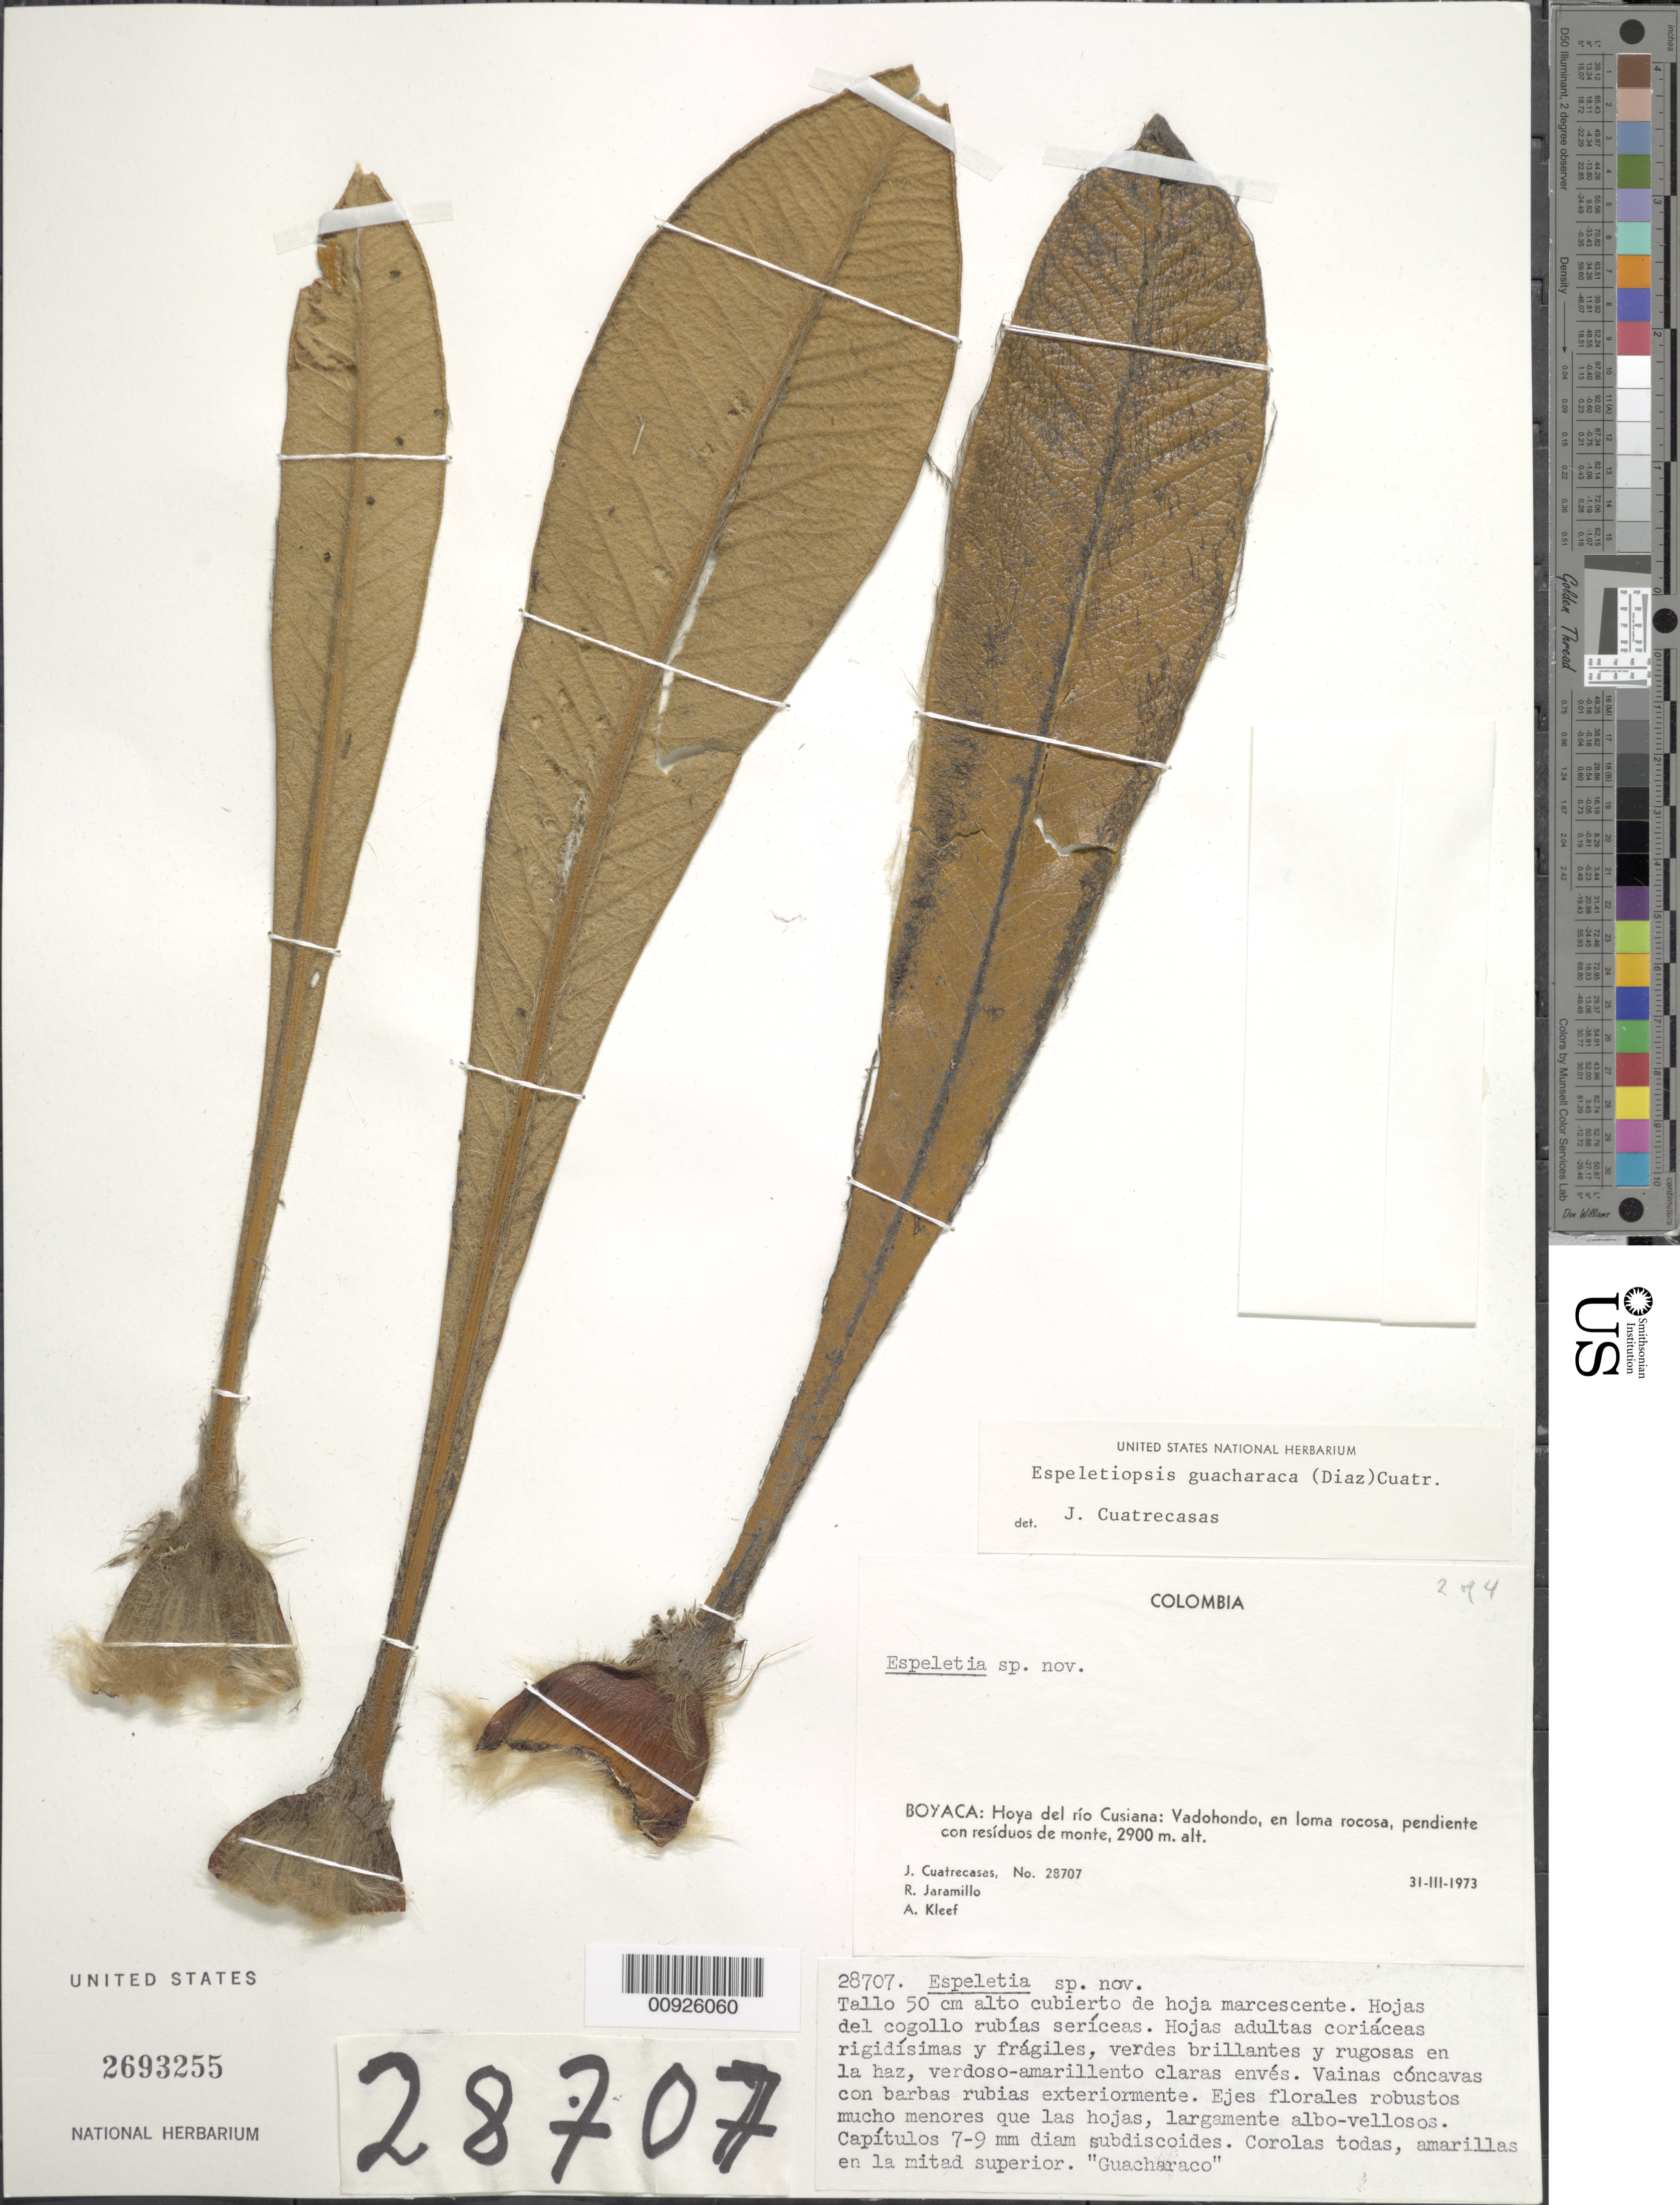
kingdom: Plantae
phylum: Tracheophyta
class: Magnoliopsida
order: Asterales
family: Asteraceae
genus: Espeletiopsis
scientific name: Espeletiopsis jimenez-quesadae var. guacharaca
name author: (S. Díaz) Cuatrec.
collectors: J. Cuatrecasas, R. Jaramillo M. & A. Kleef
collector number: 28707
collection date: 1973-03-31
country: Colombia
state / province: Boyacá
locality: Boyacá: Hoya del rio Cusiana: Vadahondo, en loma rocosa, pendiente con residuos de monte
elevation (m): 2900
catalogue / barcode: US 2693255